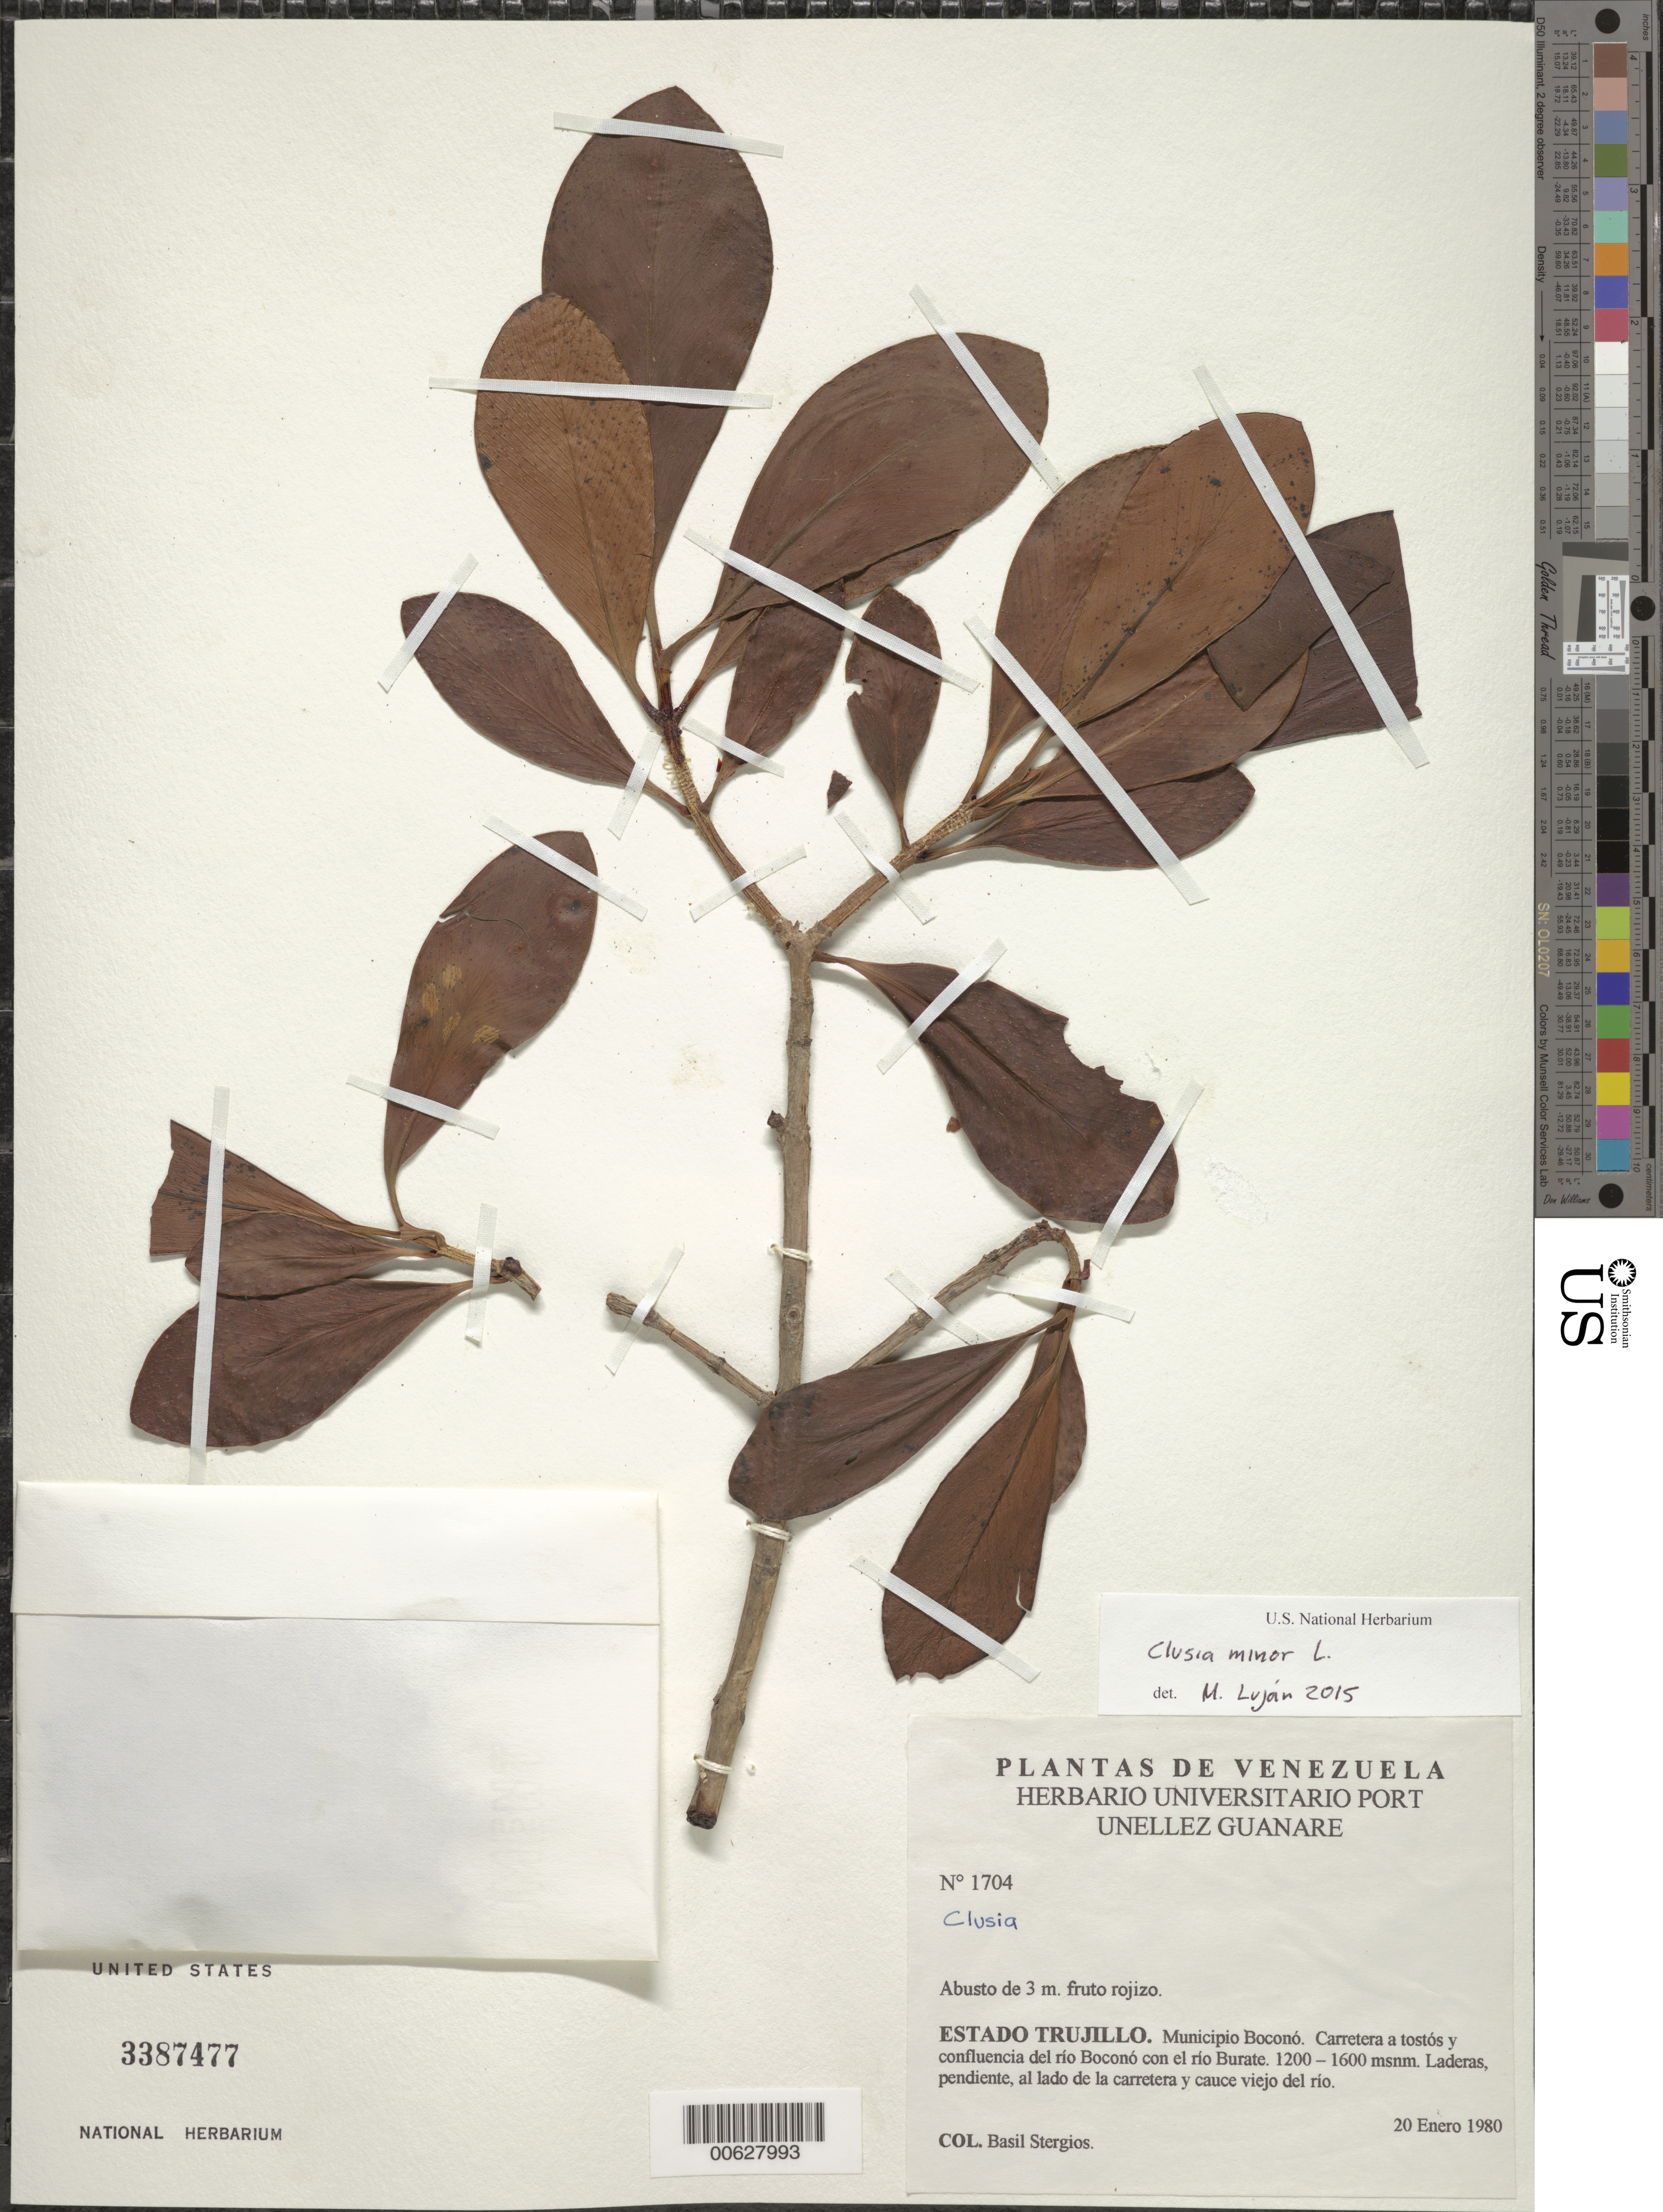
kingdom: Plantae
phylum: Tracheophyta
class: Magnoliopsida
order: Malpighiales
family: Clusiaceae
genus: Clusia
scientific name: Clusia minor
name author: L.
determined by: Lujan, M.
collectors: B. G. Stergios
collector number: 1704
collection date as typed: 20 Jan 1980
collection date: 1980-01-20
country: Venezuela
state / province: Trujillo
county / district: Boconó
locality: Carretera a tostós y confluencia del río Boconó con el río Burate.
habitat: Ladera, pendiente, al lado de la carretera y cauce viejo del río.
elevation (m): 1200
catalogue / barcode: US 3387477